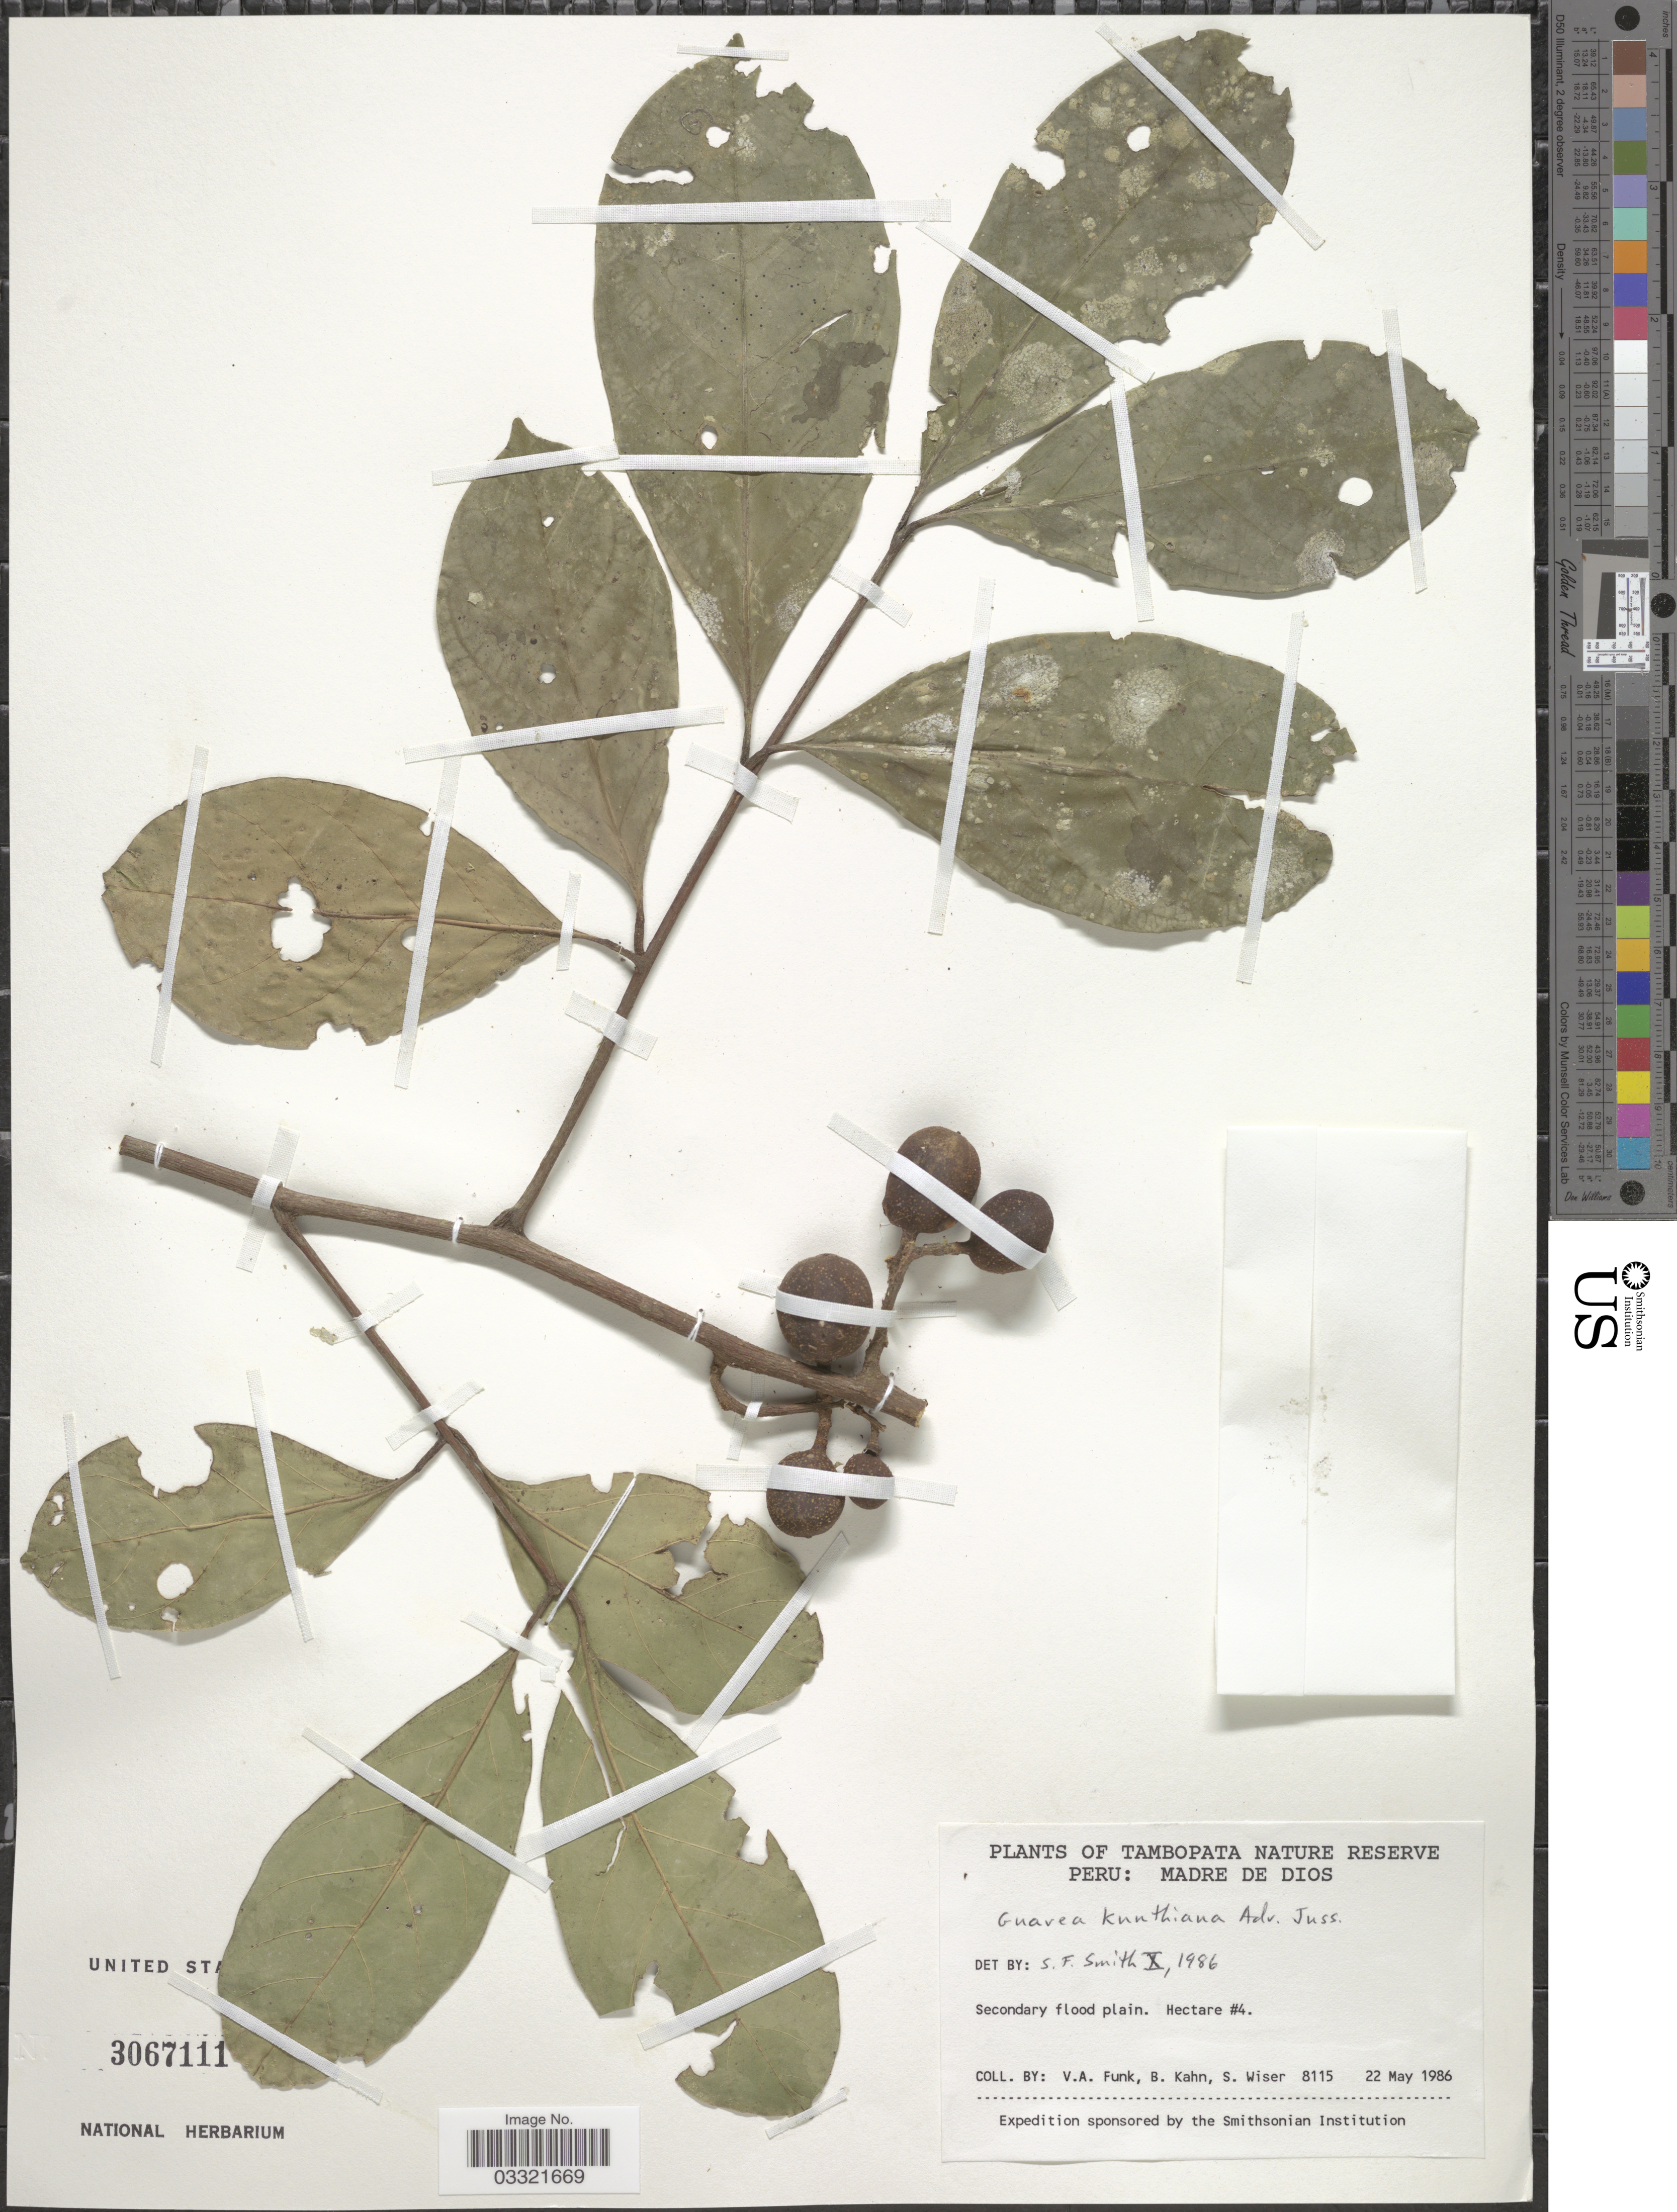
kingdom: Plantae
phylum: Tracheophyta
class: Magnoliopsida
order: Sapindales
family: Meliaceae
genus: Guarea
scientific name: Guarea kunthiana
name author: A. Juss.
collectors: V. Funk, B. Kahn & S. Wiser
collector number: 8115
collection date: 1986-05-22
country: Peru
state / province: Madre de Dios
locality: Tambopata Nature Reserve. Hectare #4.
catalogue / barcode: US 3067111